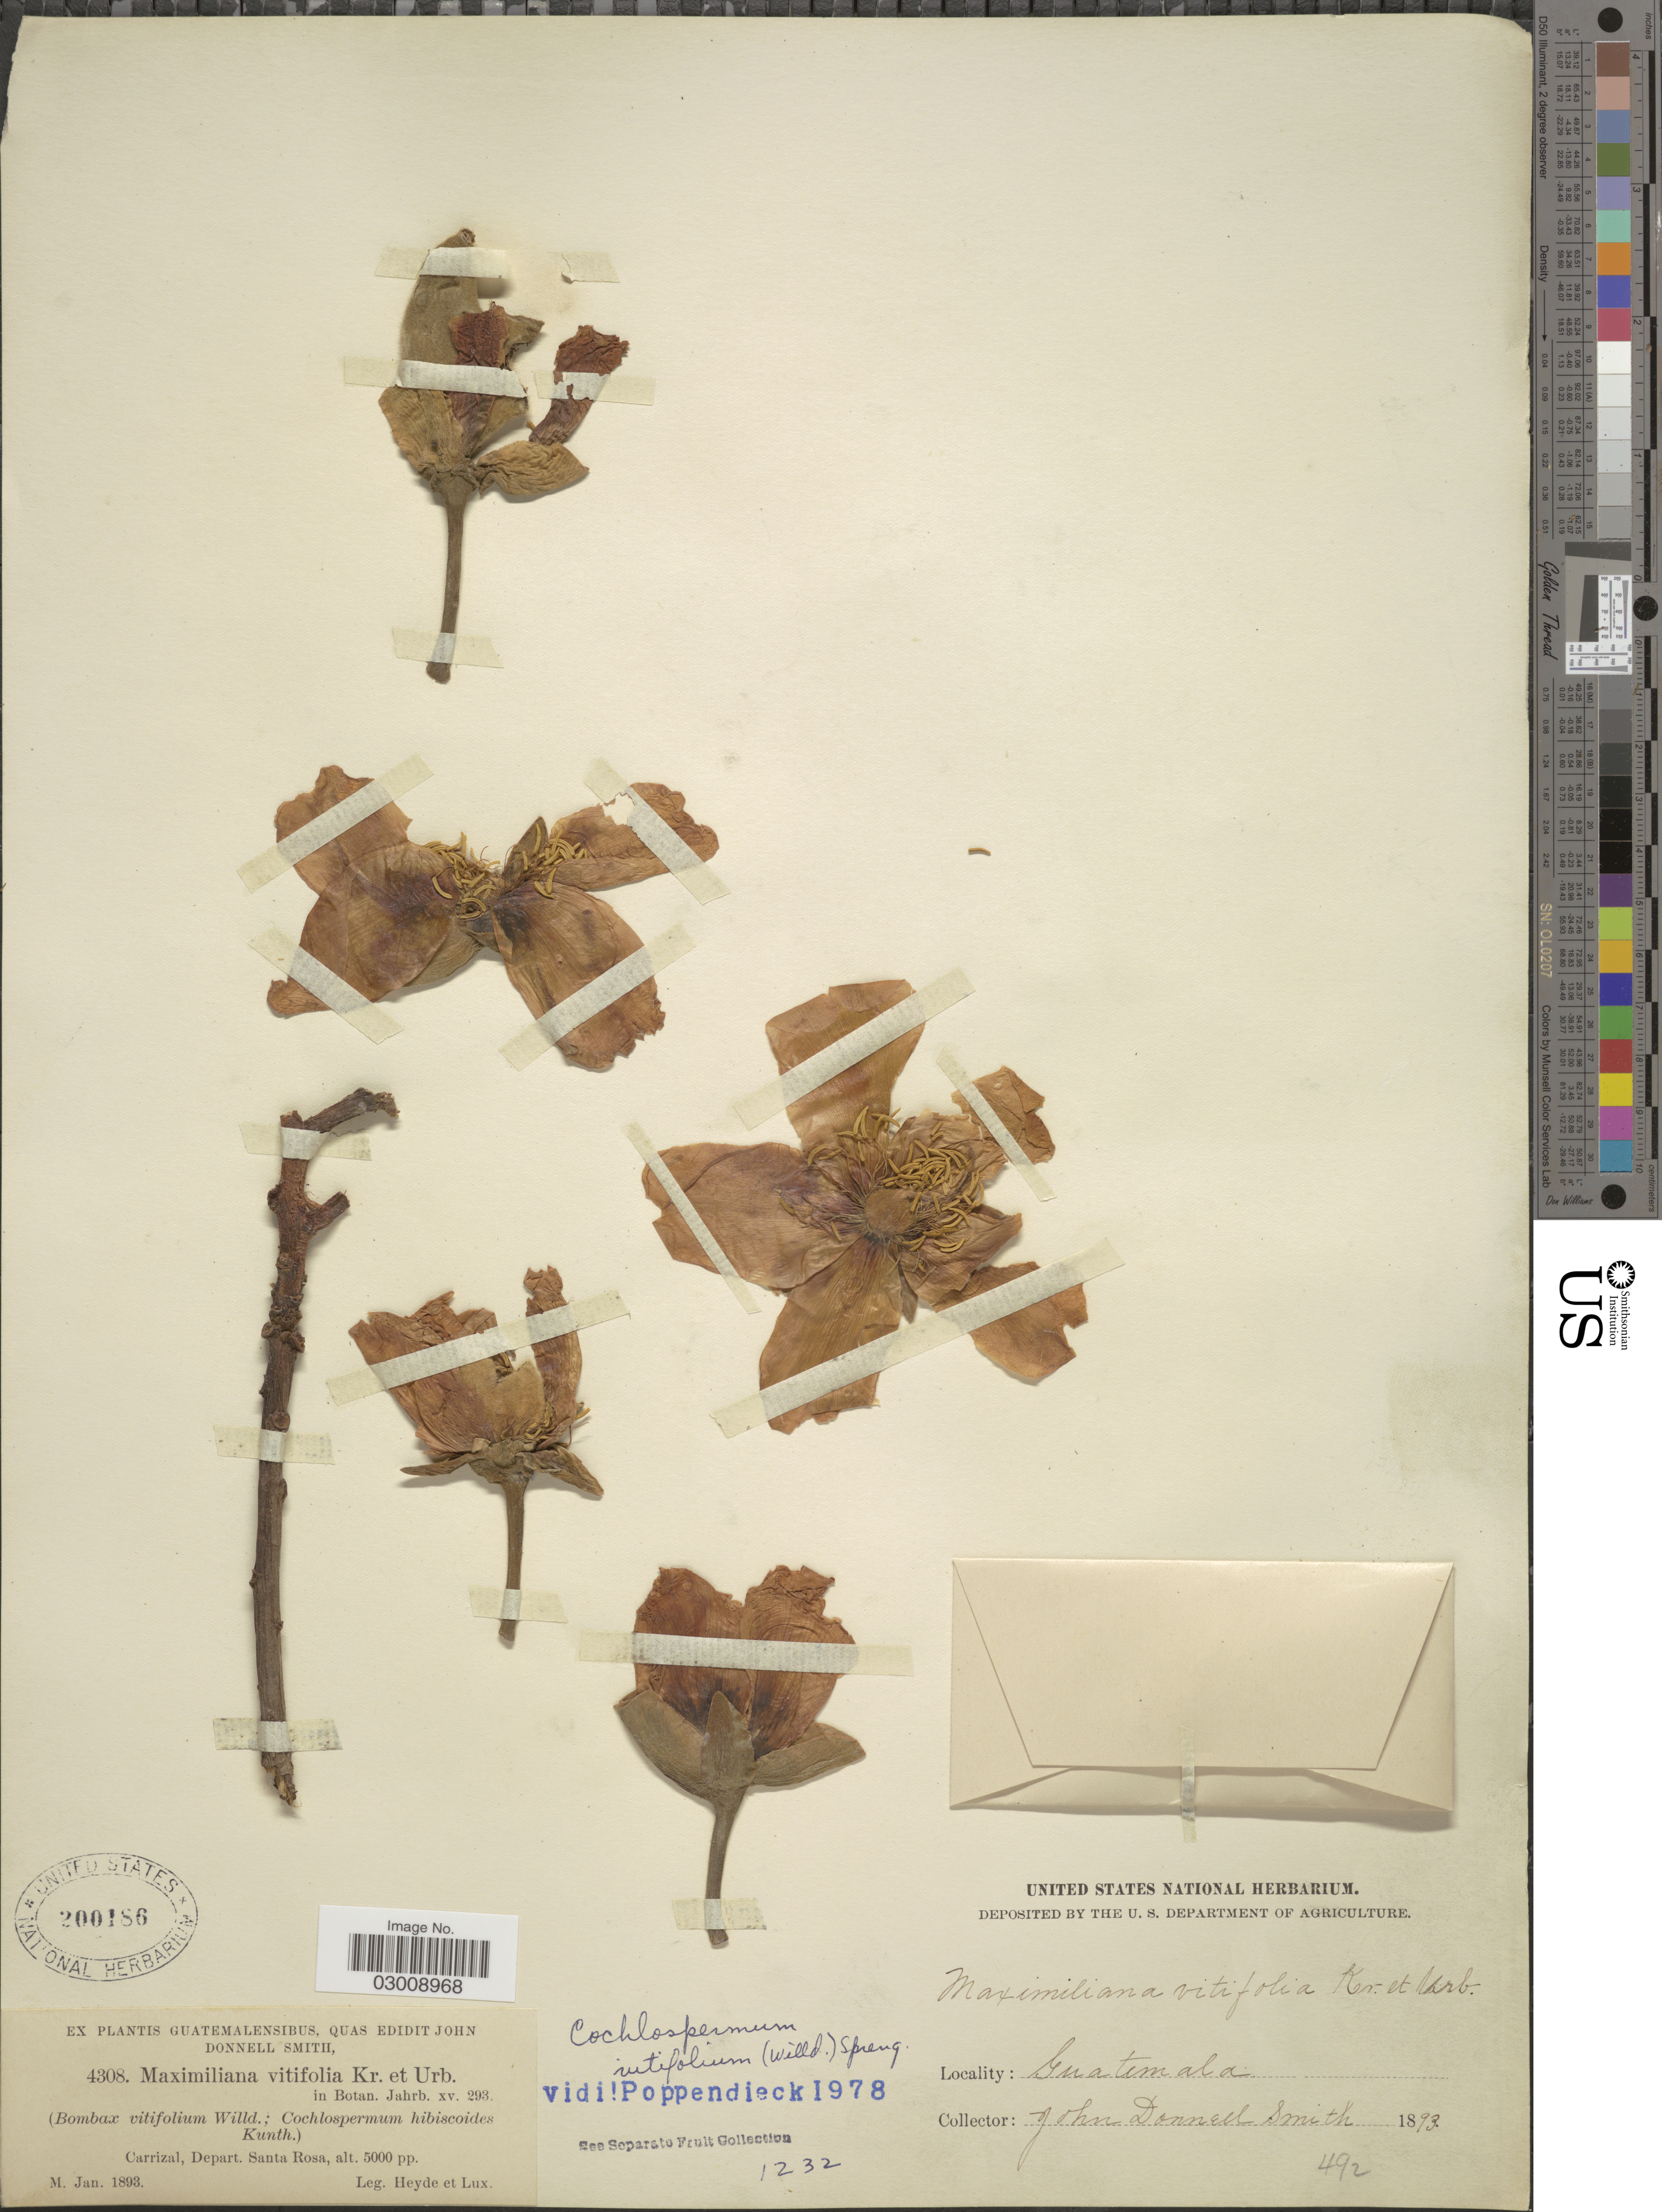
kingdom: Plantae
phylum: Tracheophyta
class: Magnoliopsida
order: Malvales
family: Cochlospermaceae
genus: Cochlospermum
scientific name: Cochlospermum vitifolium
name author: (Willd.) Spreng.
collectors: Heyde & Lux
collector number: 4308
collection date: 1893-01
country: Guatemala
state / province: Santa Rosa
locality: Carrizal, Depart. Santa Rosa.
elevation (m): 1524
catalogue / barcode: US 200186